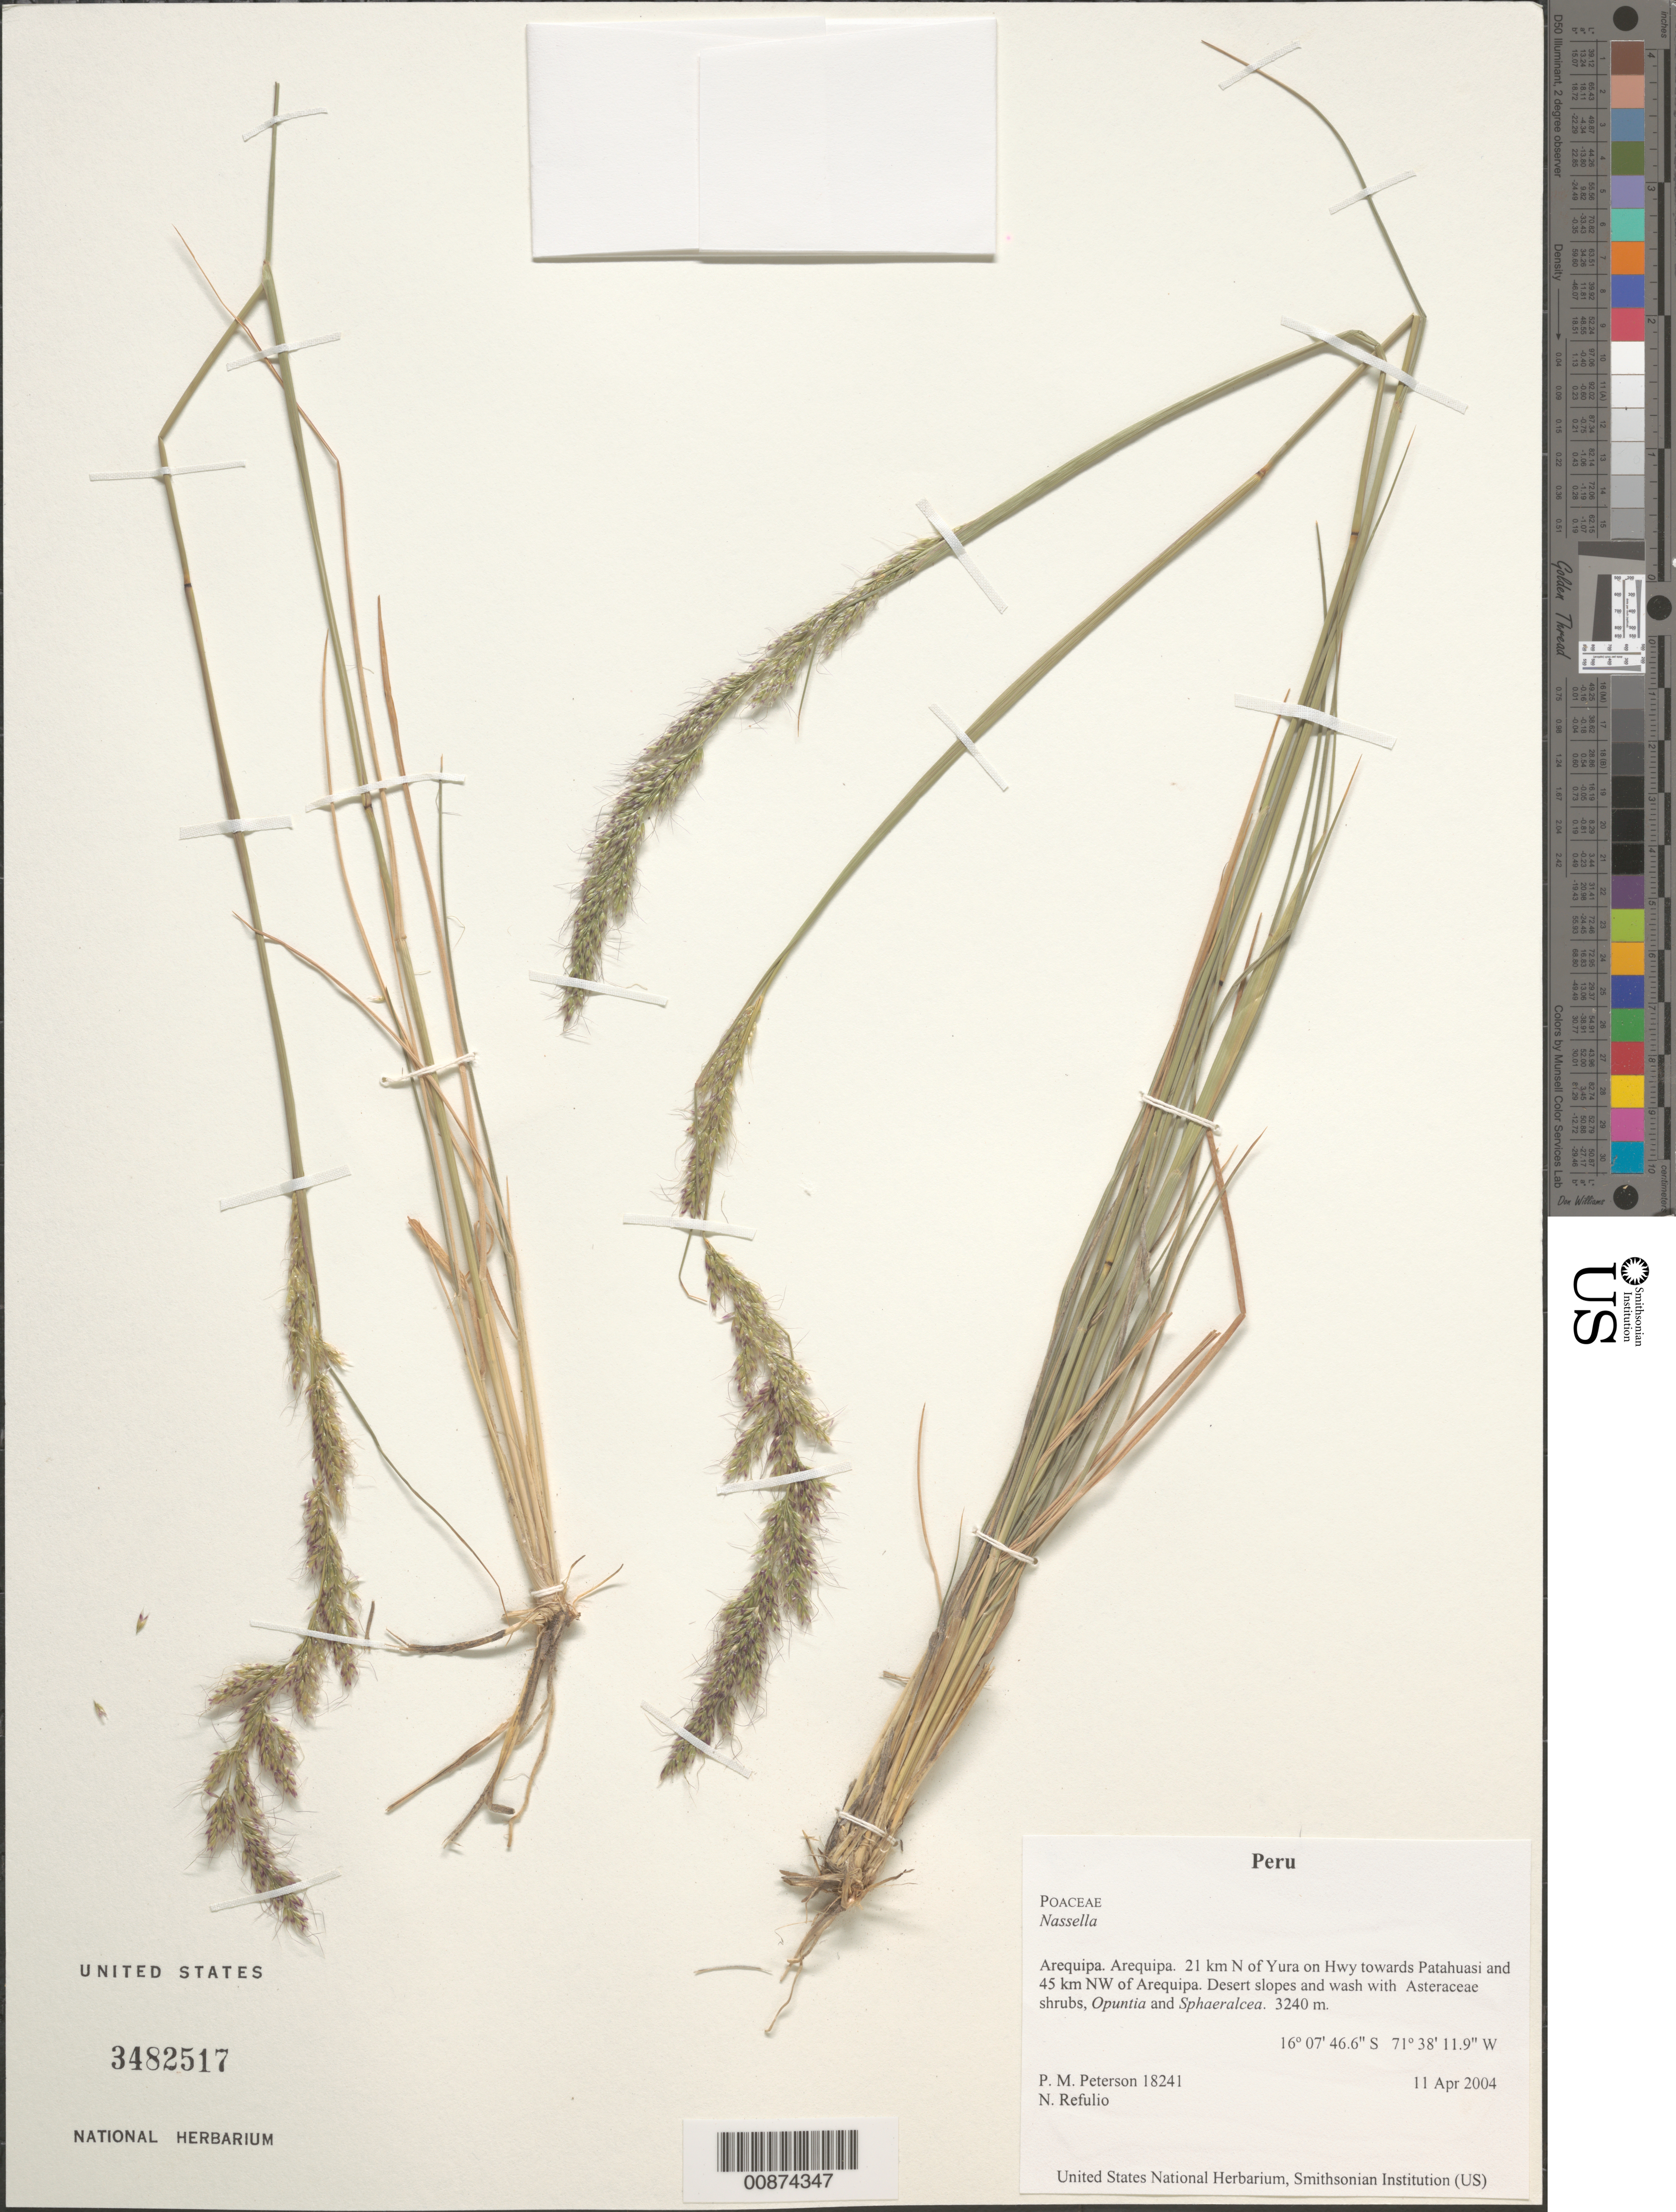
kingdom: Plantae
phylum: Tracheophyta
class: Liliopsida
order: Poales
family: Poaceae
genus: Nassella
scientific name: Nassella sp.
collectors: P. M. Peterson & N. Refulio-Rodríguez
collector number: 18241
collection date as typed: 11 Apr 2004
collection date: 2004-04-11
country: Peru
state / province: Arequipa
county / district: Arequipa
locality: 21 km N of Yura on Hwy towards Patahuasi and 45 km NW of Arequipa. Desert slopes and wash with Asteraceae shrubs, Opuntia and Sphaeralcea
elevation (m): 3240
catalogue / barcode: US 3482517